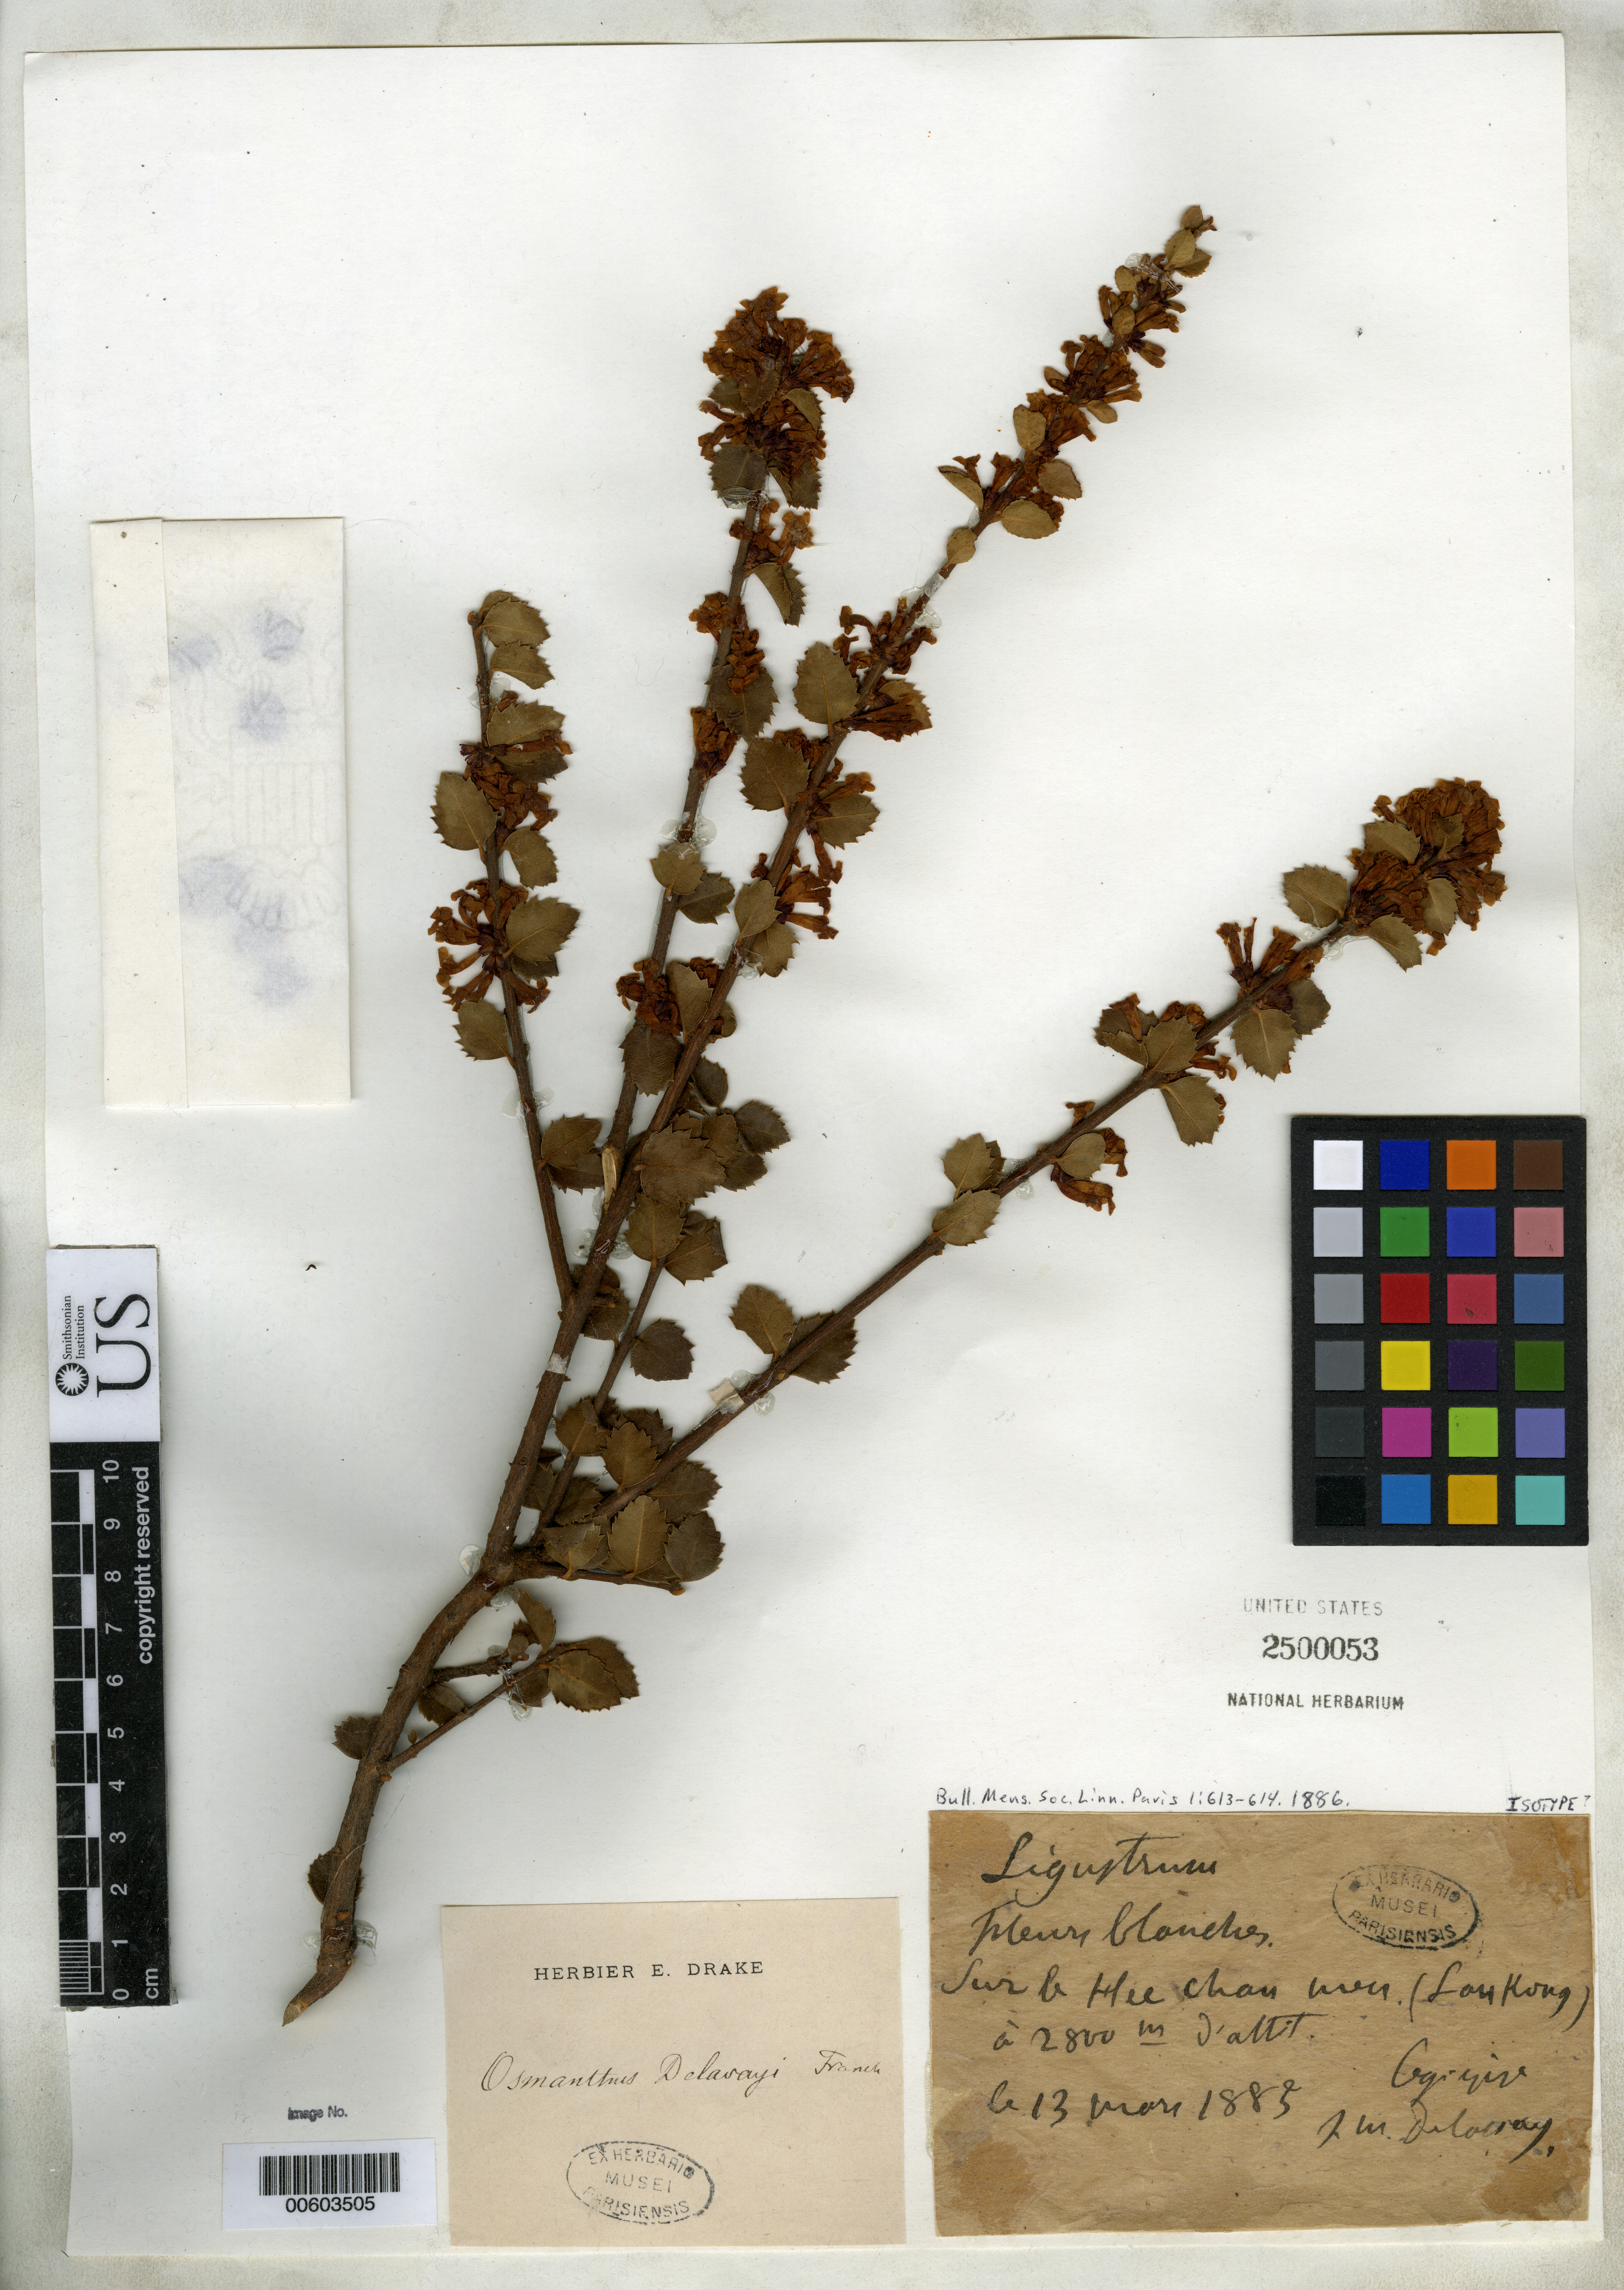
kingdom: Plantae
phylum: Tracheophyta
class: Magnoliopsida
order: Lamiales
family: Oleaceae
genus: Osmanthus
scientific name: Osmanthus delavayi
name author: Franch.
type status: Possible Isotype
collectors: P. Delavay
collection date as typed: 06 Mar 1883 to 13 Mar 1883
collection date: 1883-03-06/1883-03-13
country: China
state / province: Yunnan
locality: Lan-kong.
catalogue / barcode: US 2500053